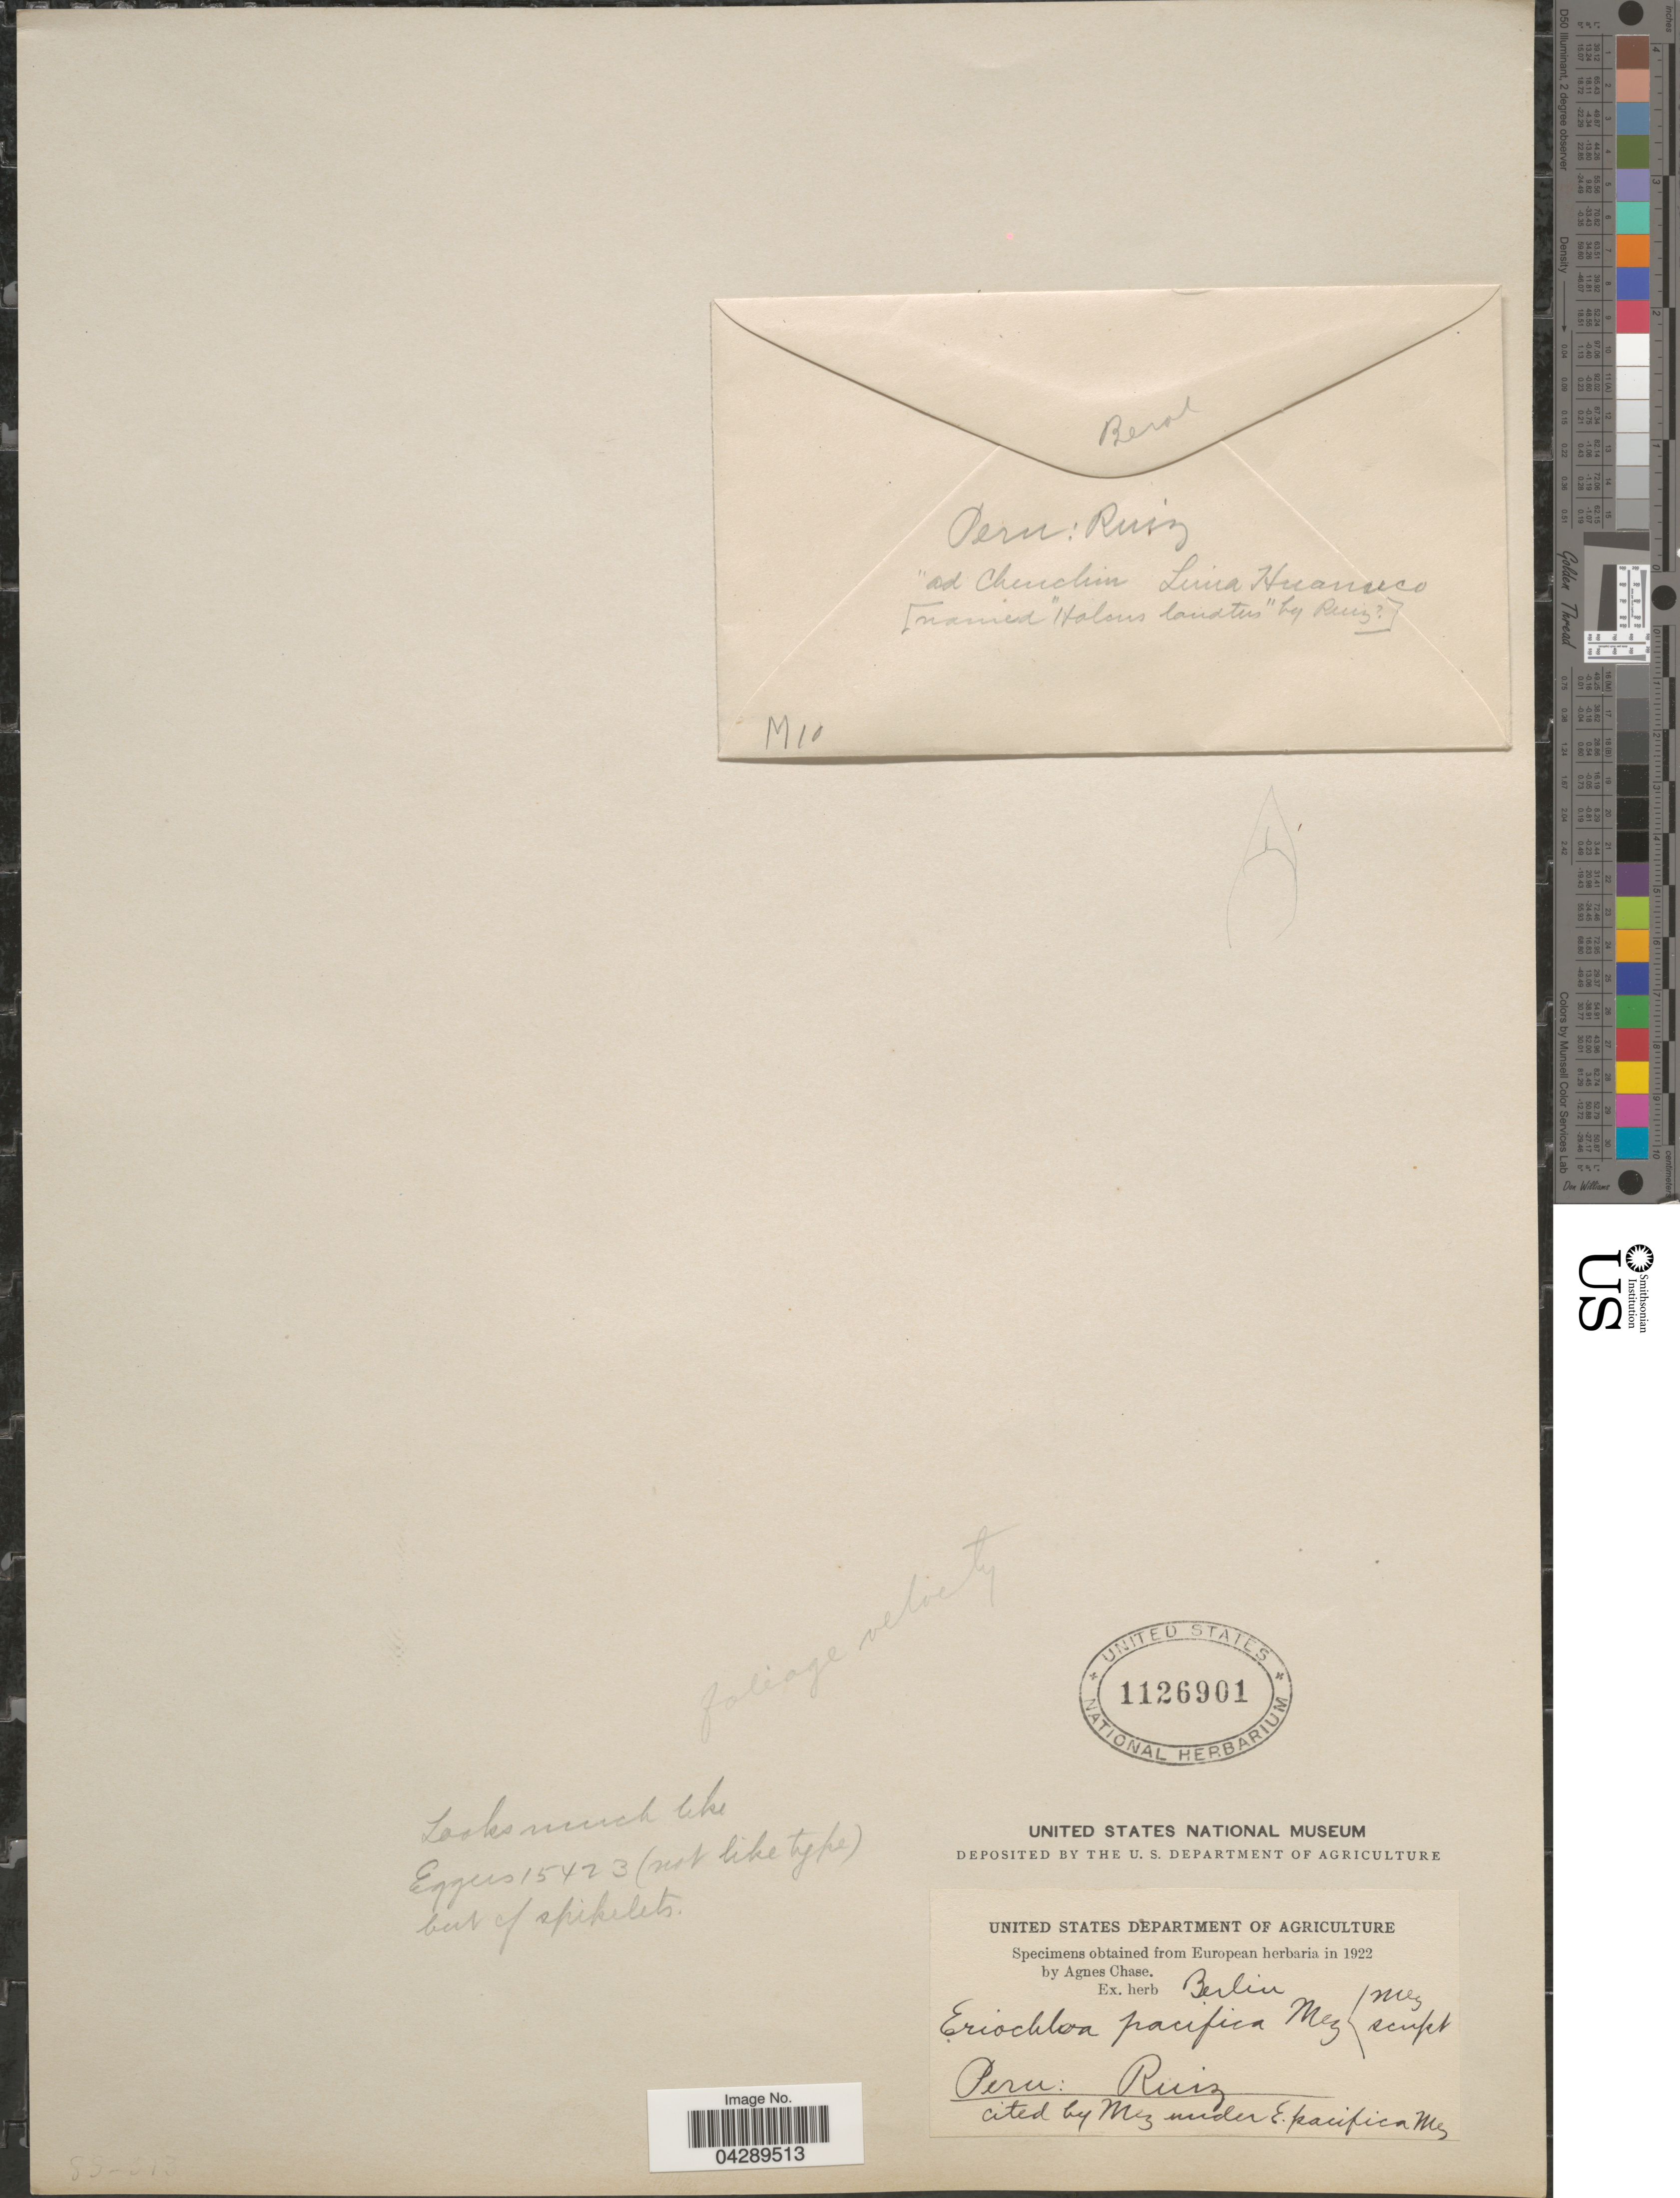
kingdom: Plantae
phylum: Tracheophyta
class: Liliopsida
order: Poales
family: Poaceae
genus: Eriochloa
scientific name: Eriochloa pacifica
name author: Mez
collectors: Ruiz, --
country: Peru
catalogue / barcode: US 1126901